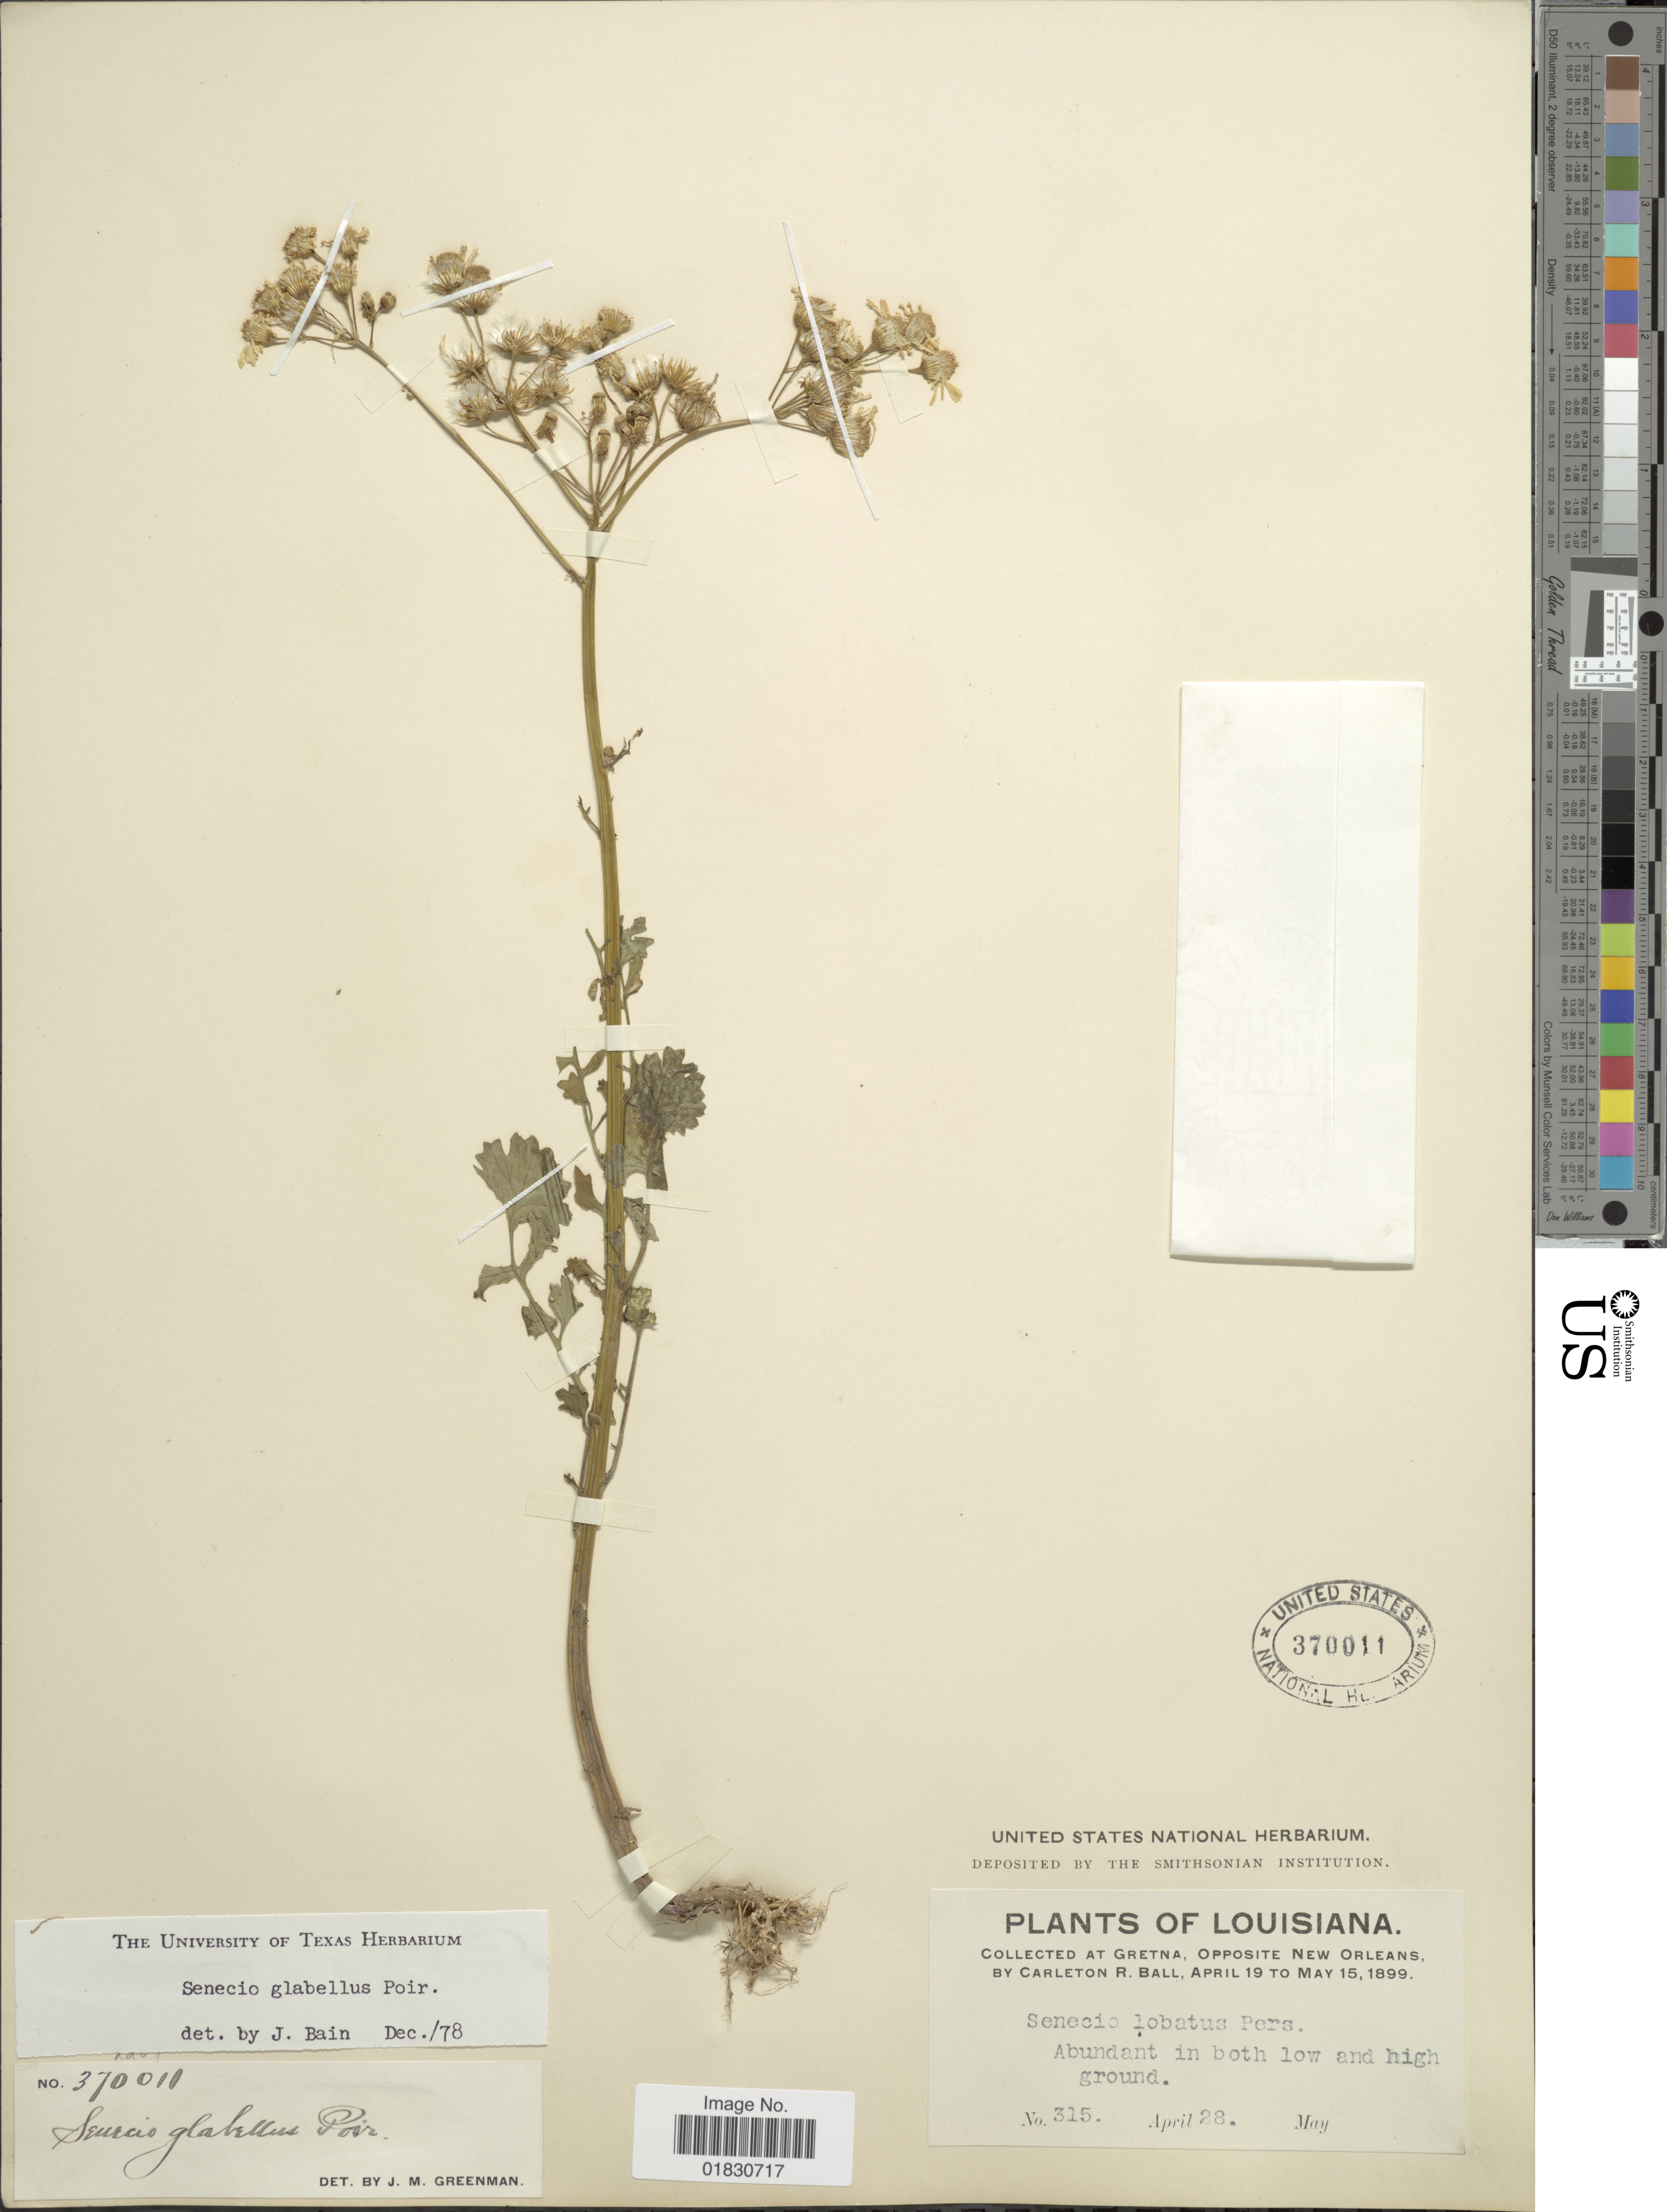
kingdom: Plantae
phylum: Tracheophyta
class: Magnoliopsida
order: Asterales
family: Asteraceae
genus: Packera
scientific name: Packera glabella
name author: (Poir.) C. Jeffrey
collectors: C. R. Ball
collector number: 315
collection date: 1899-04-19/1899-05-15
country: United States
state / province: Louisiana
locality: At Gretna, Opposite New Orleans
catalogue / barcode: US 370011